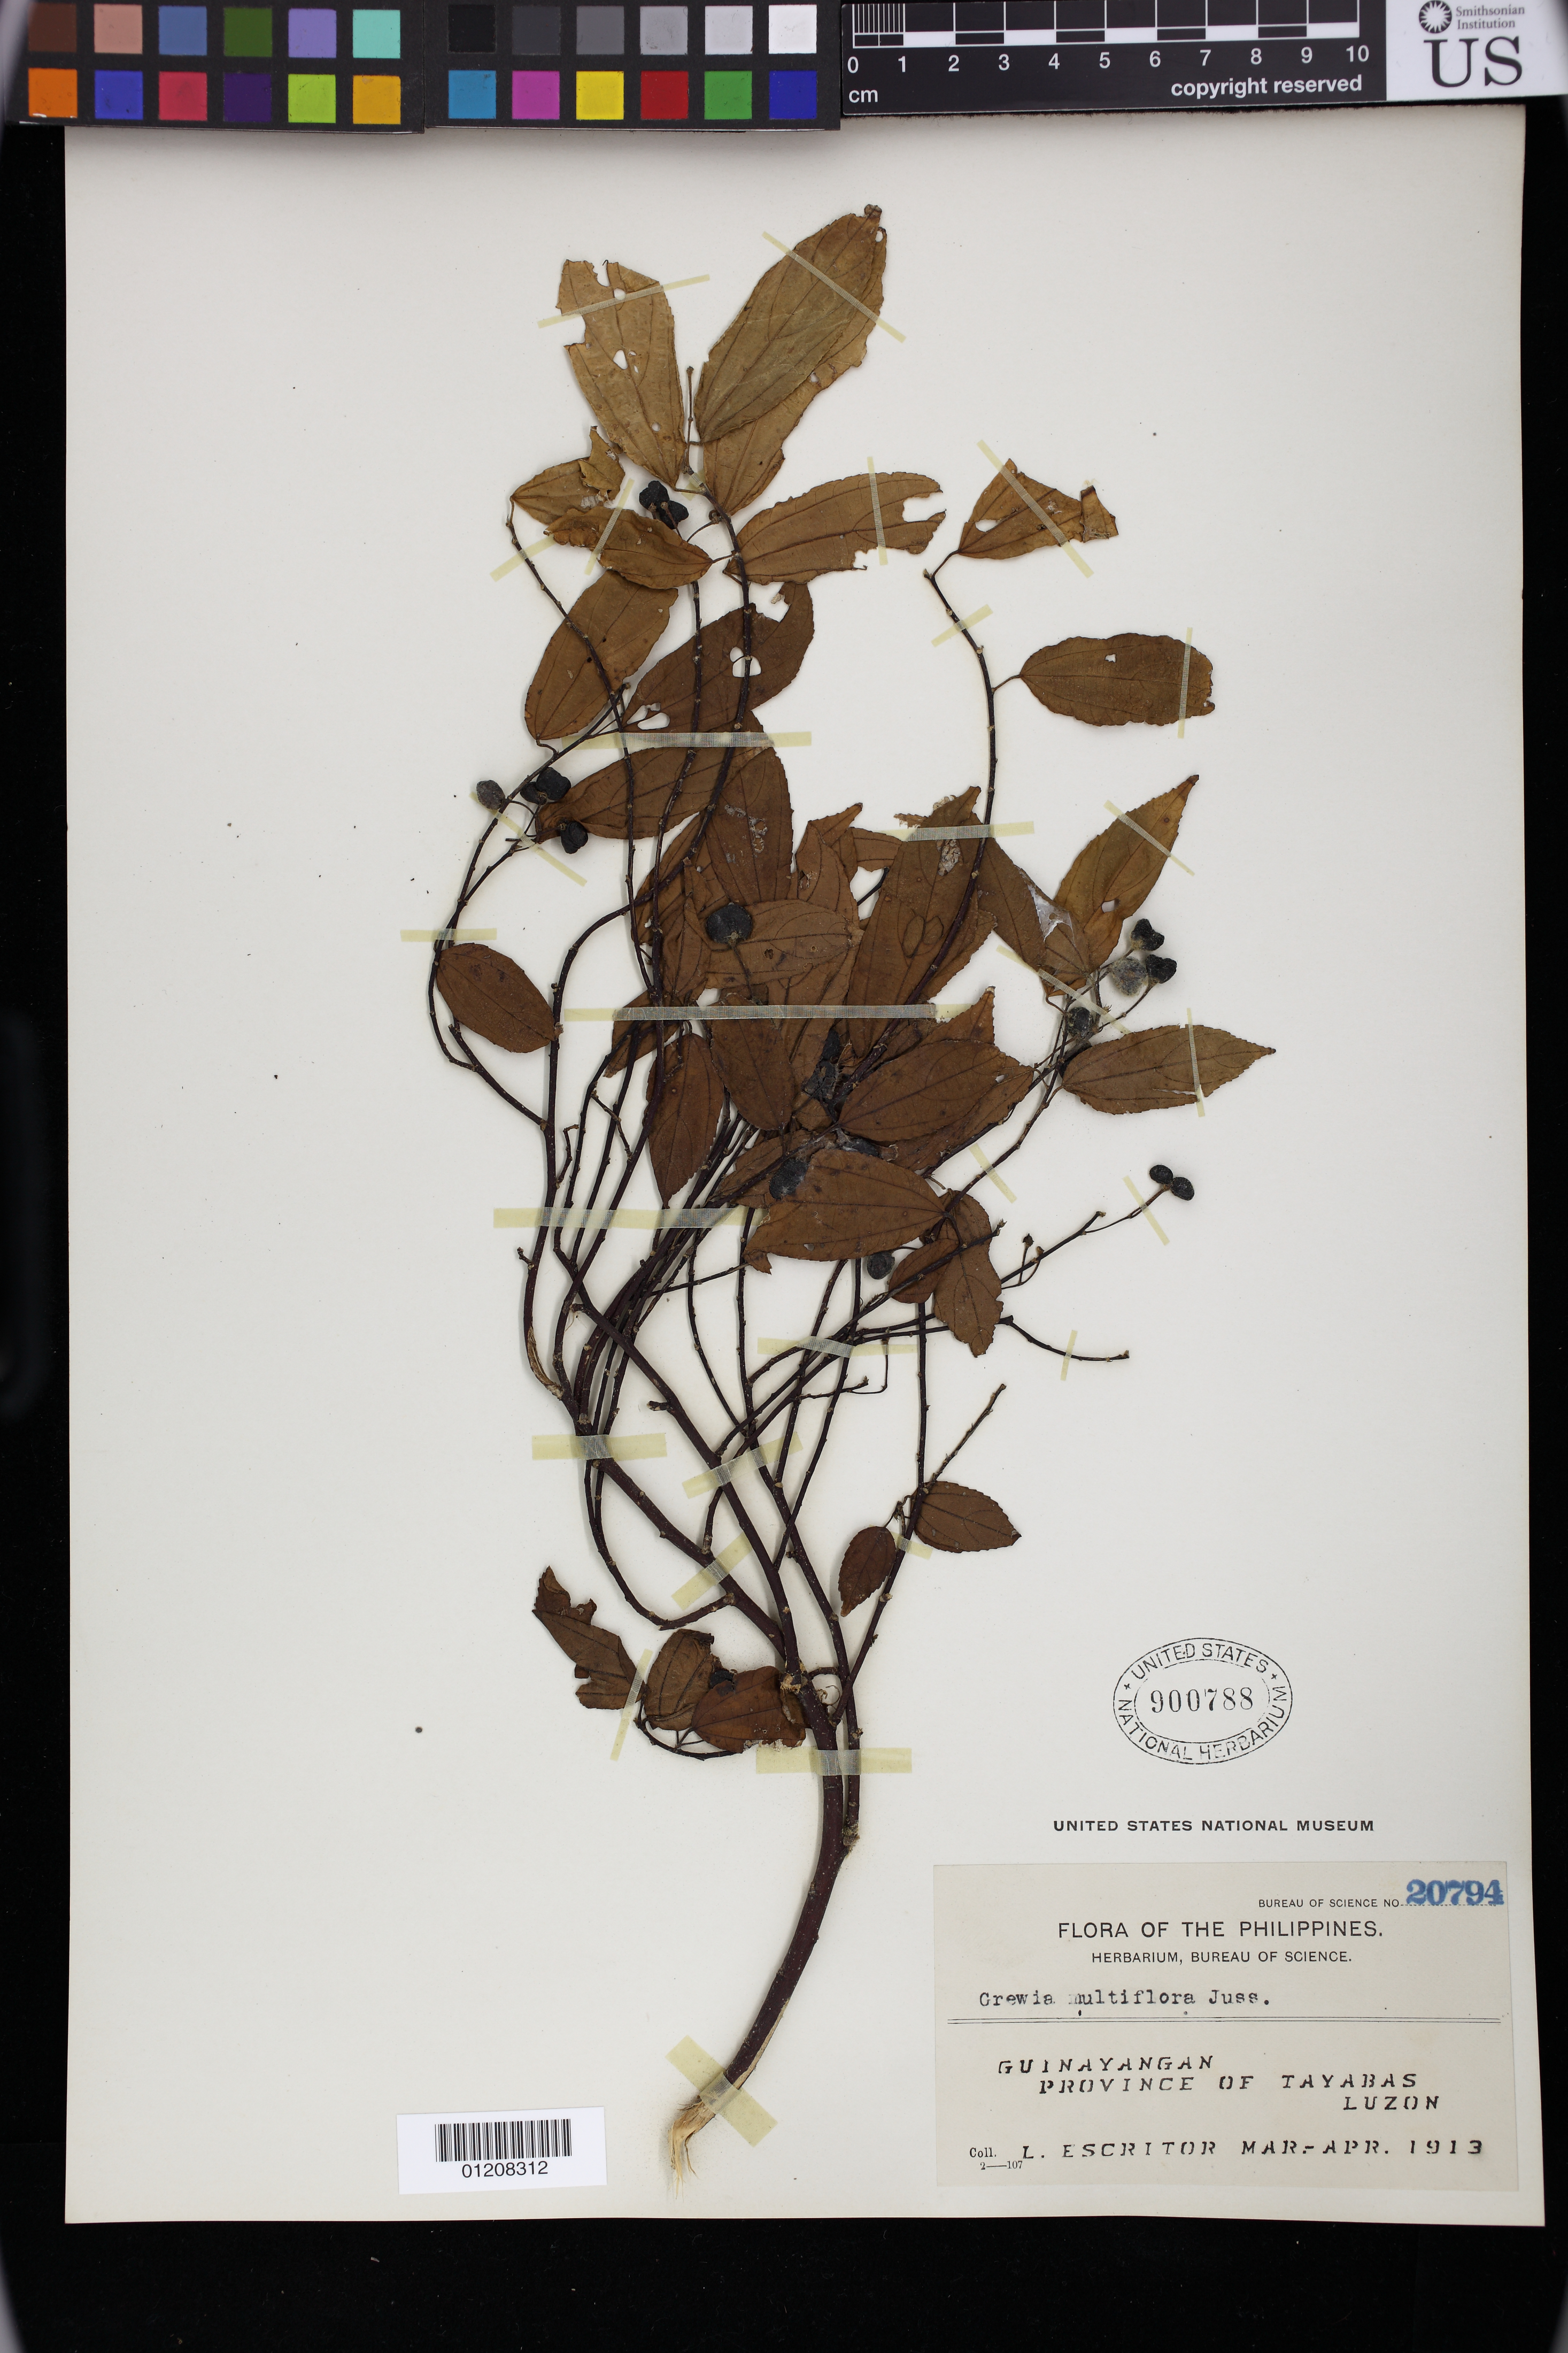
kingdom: Plantae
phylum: Tracheophyta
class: Magnoliopsida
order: Malvales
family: Malvaceae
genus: Grewia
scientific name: Grewia multiflora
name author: Juss.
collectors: L. Escritor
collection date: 1913-03/1913-04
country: Philippines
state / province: Calabarzon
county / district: Quezon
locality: Guinayangan. Luzon.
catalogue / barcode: US 900788